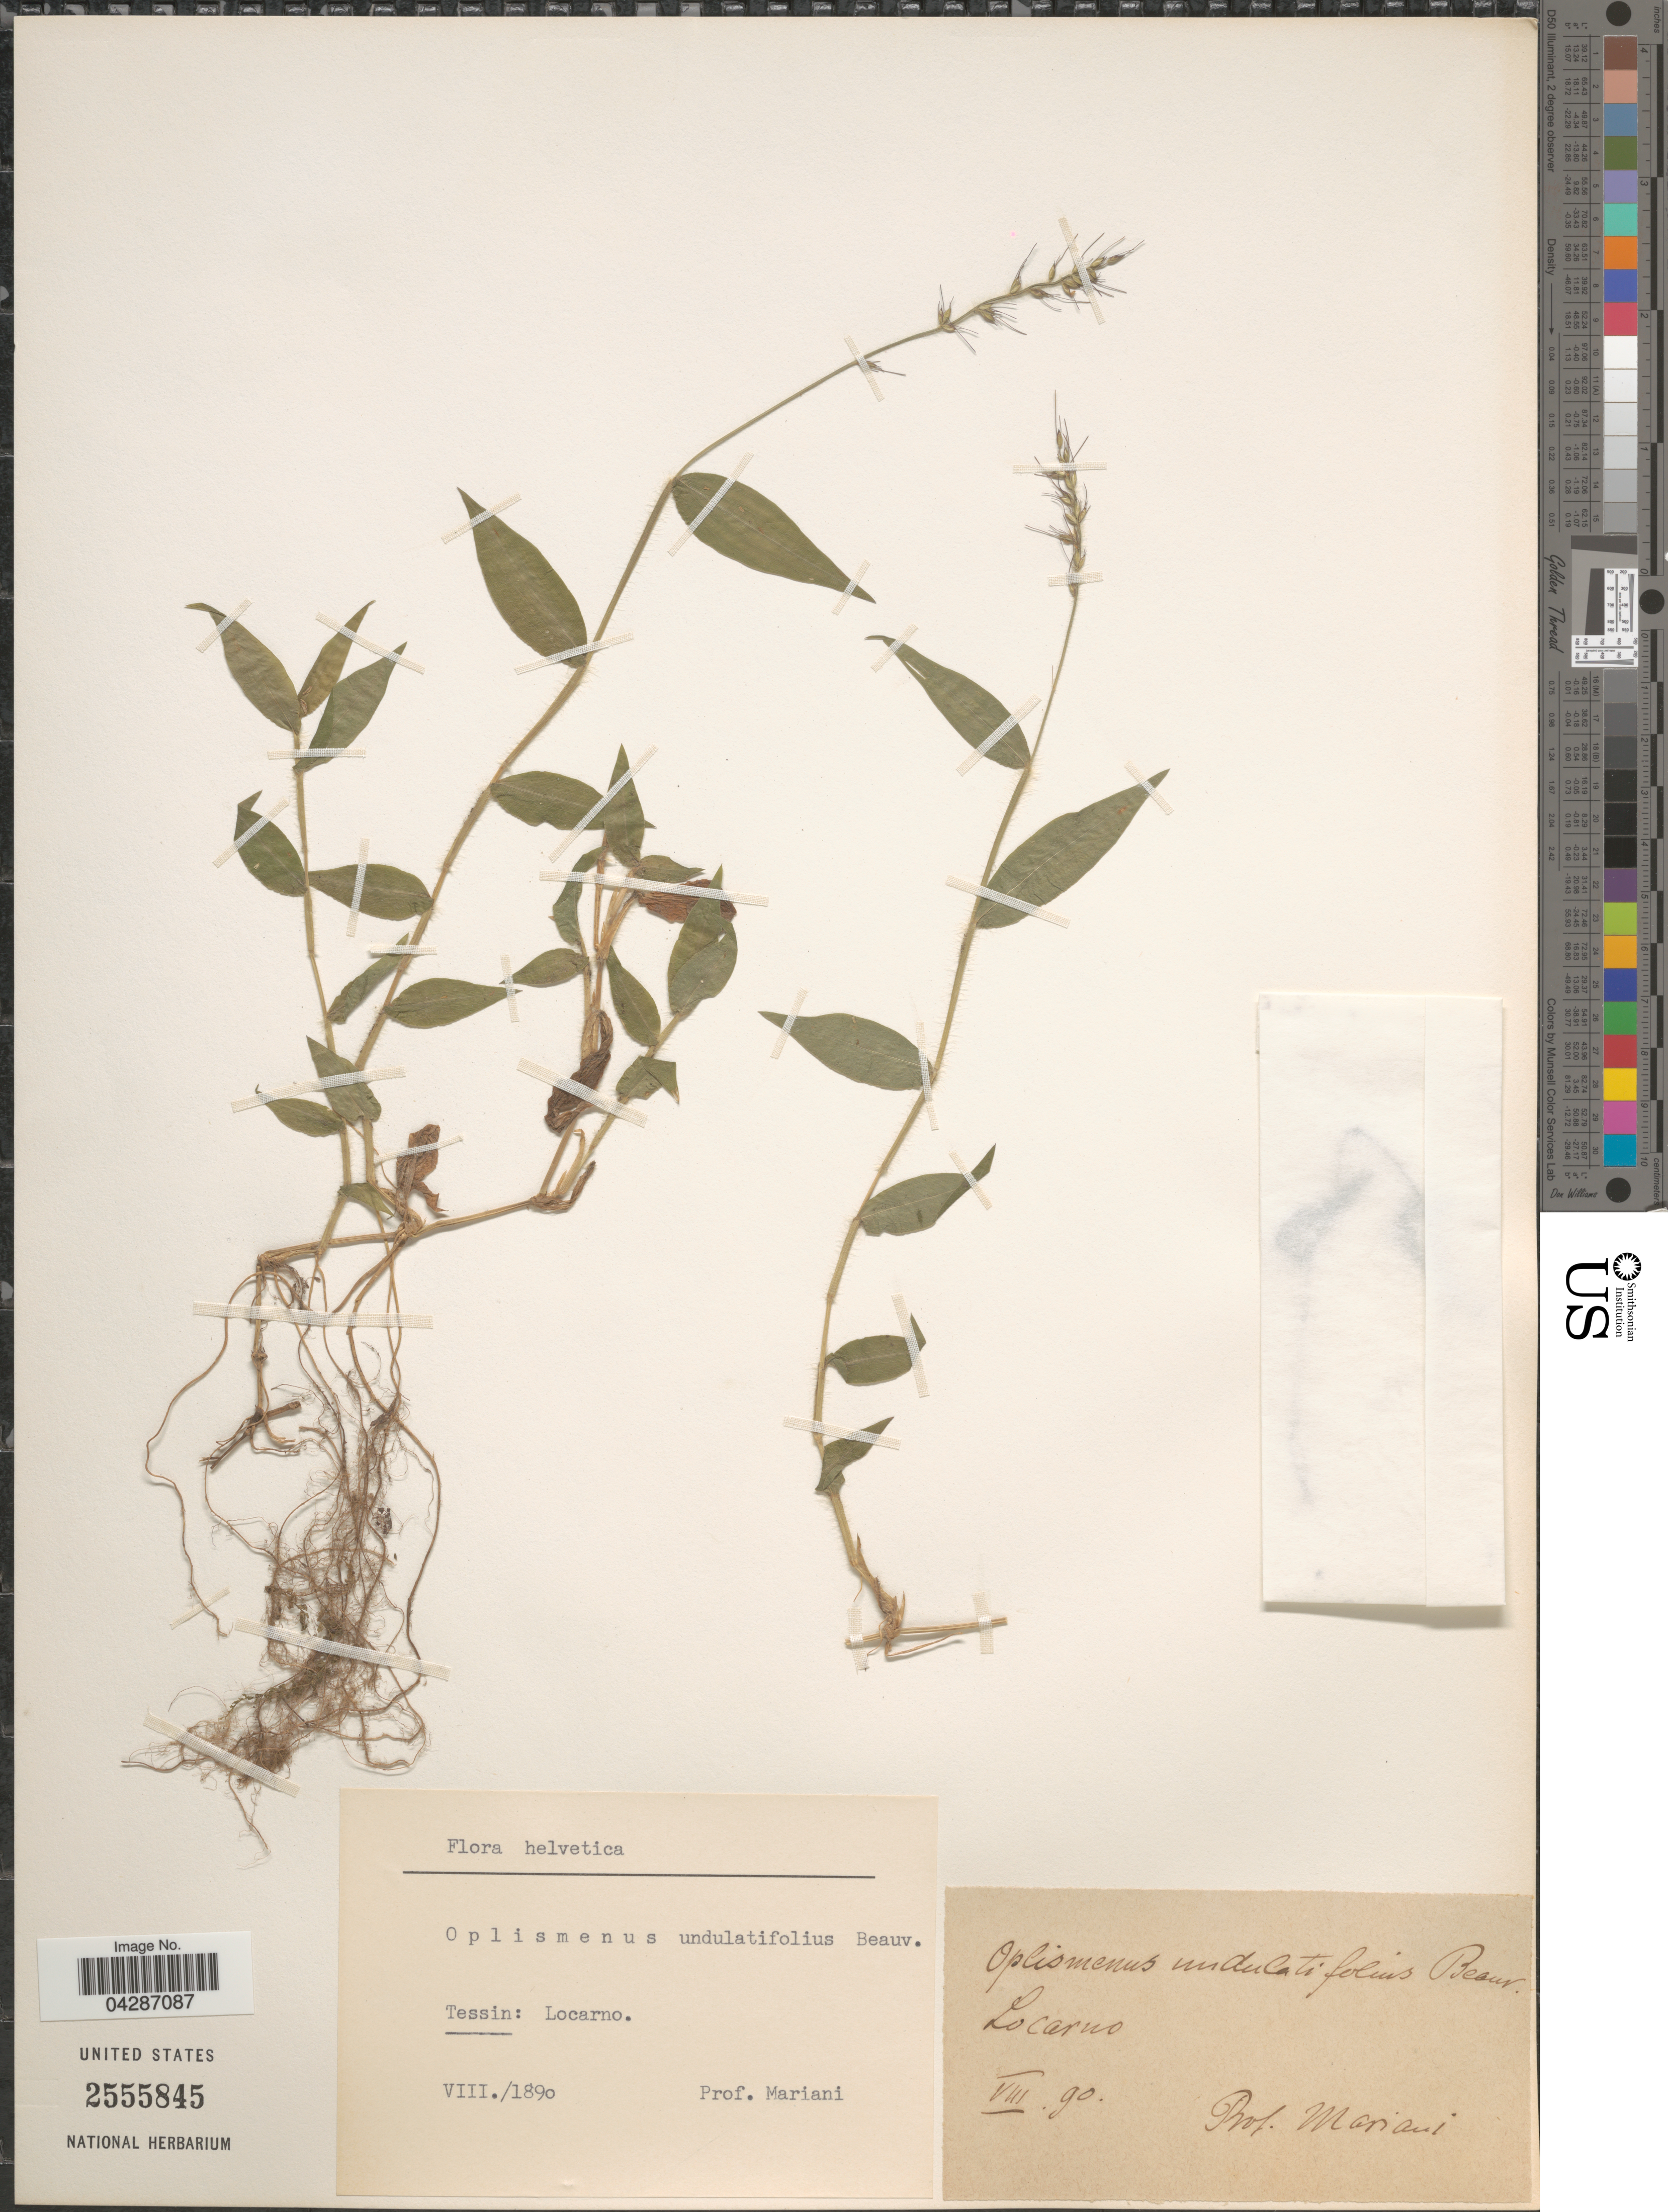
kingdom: Plantae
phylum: Tracheophyta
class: Liliopsida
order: Poales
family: Poaceae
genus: Oplismenus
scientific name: Oplismenus undulatifolius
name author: (Ard.) P. Beauv.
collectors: Prof. Mariani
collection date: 1890-08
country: Switzerland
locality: Helvetica. Tessin: Locarno.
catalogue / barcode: US 2555845